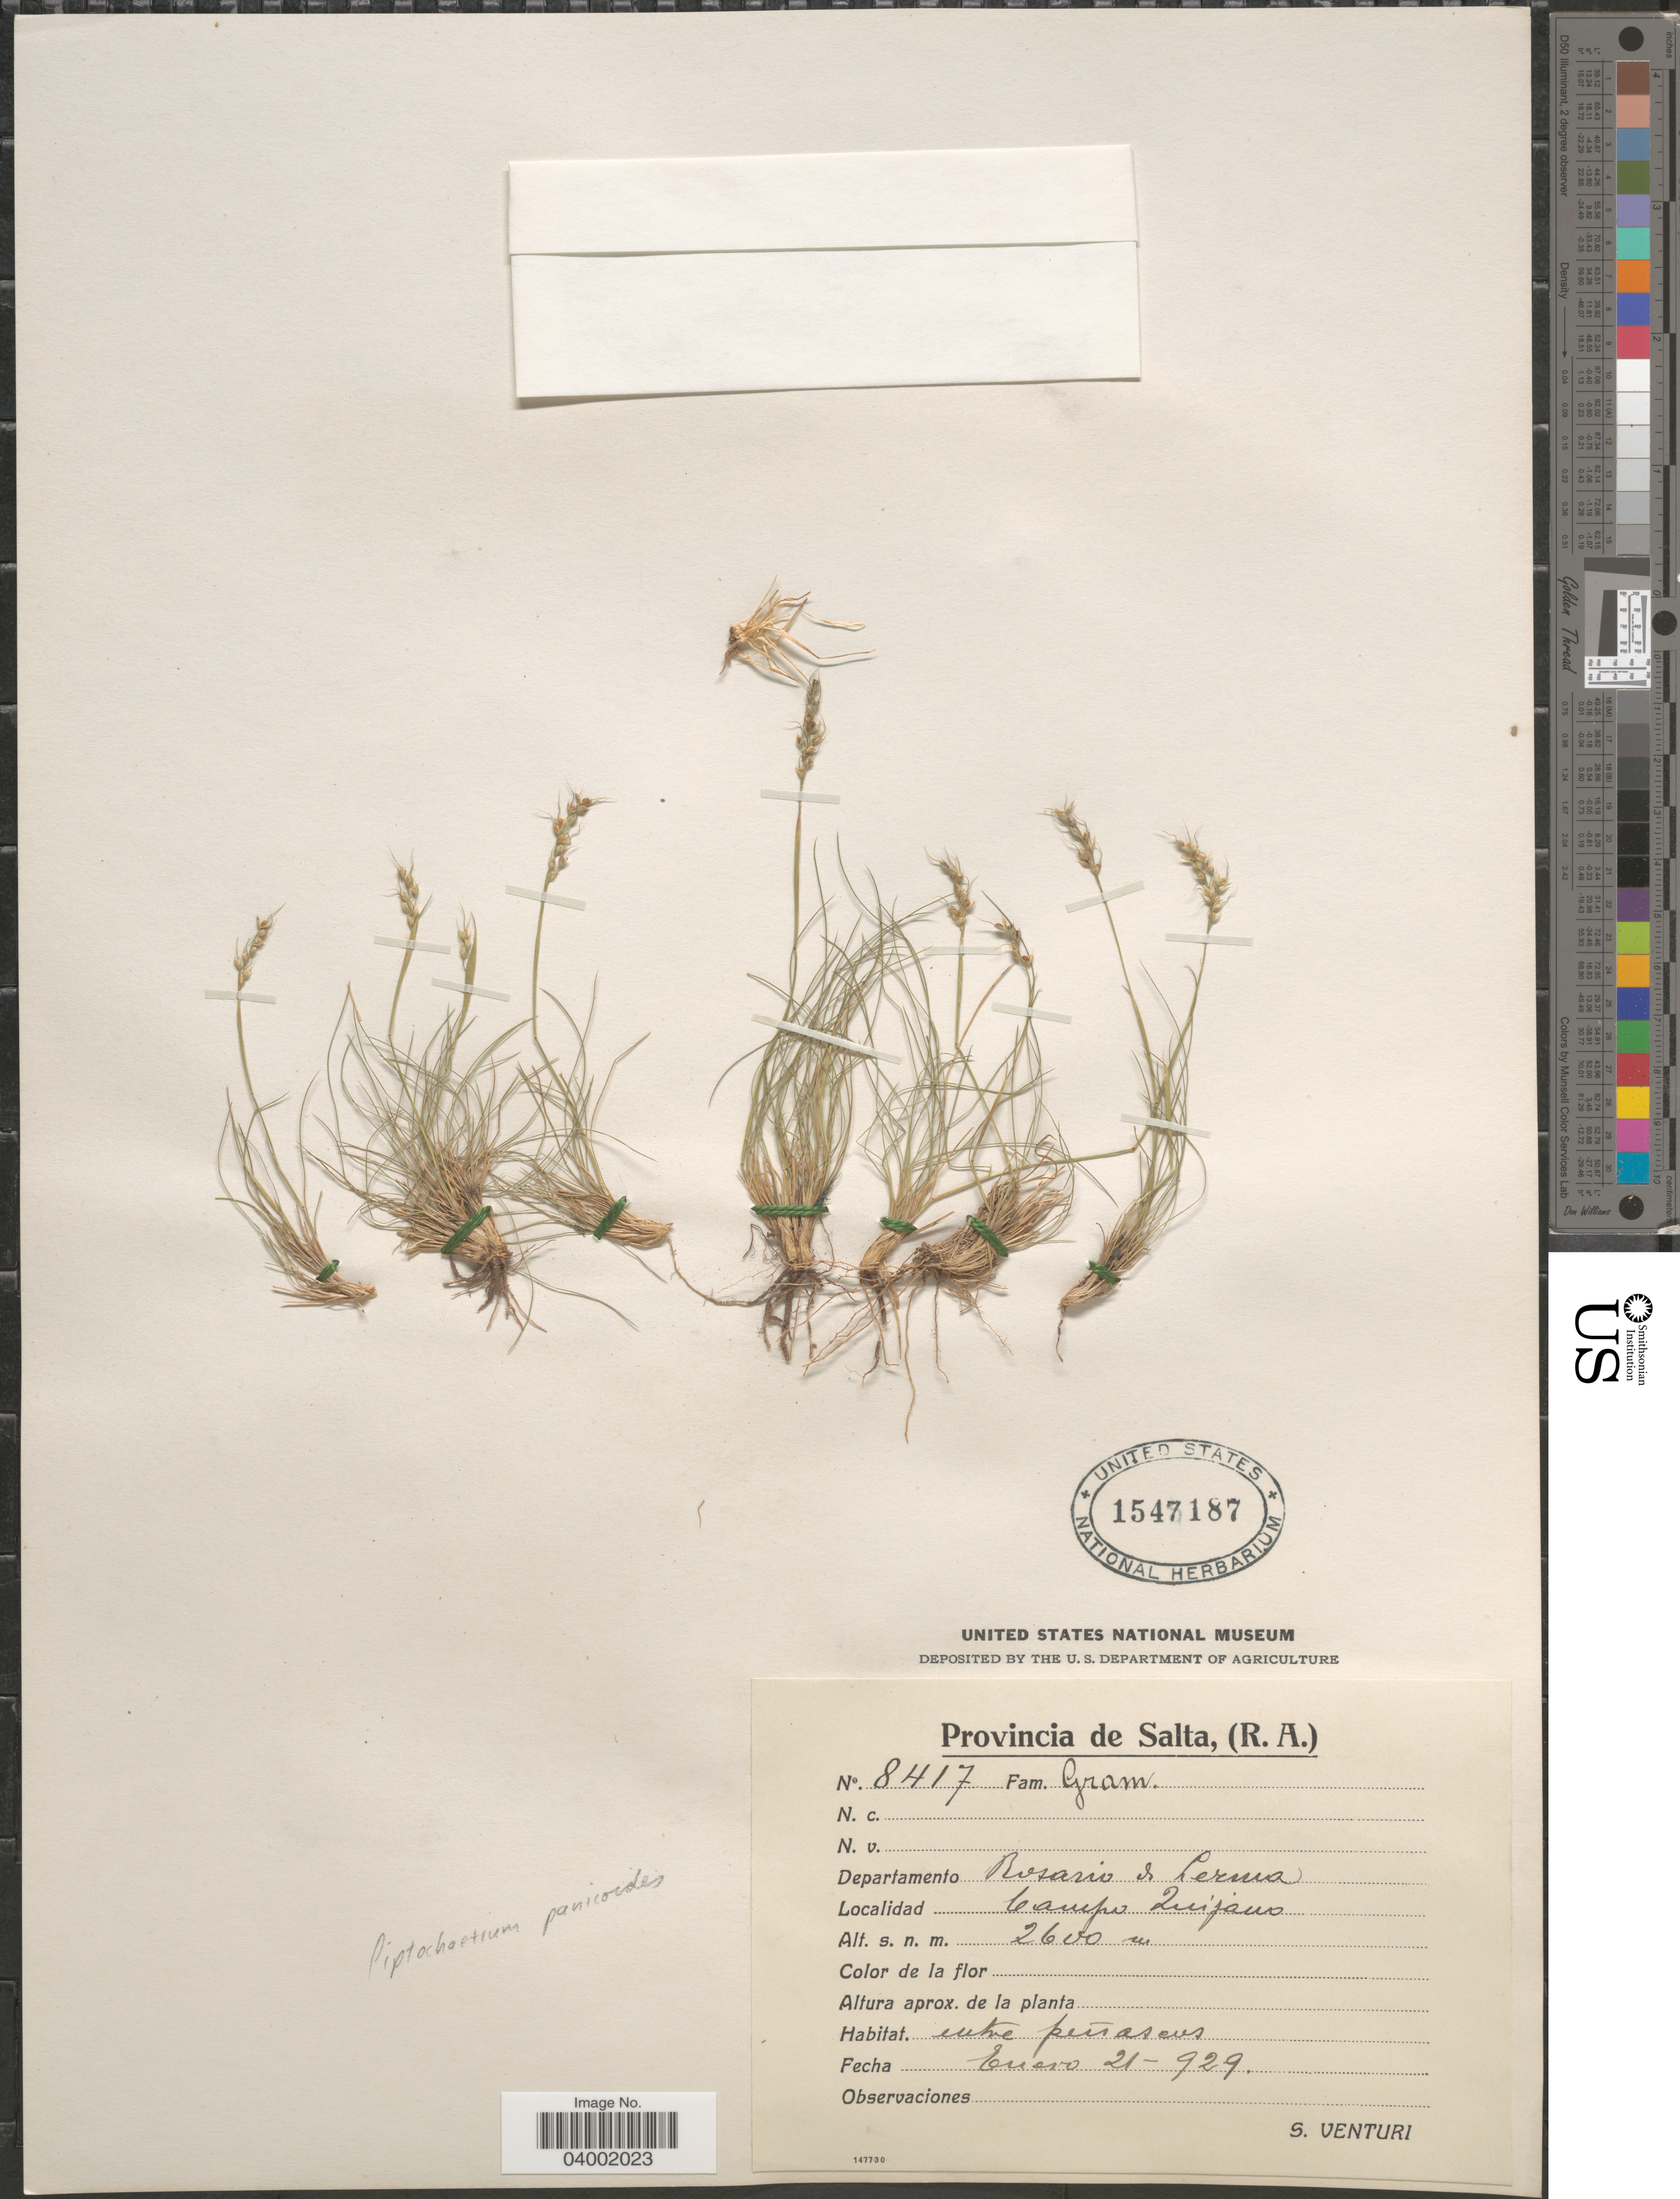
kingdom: Plantae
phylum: Tracheophyta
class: Liliopsida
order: Poales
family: Poaceae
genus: Piptochaetium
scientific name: Piptochaetium panicoides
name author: (Lam.) É. Desv.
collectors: S. Venturi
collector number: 8417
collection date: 1929-01-21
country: Argentina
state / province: Salta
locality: Departamento Rosario de Lerma. Campo Quijano.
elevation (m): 2600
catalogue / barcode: US 1547187